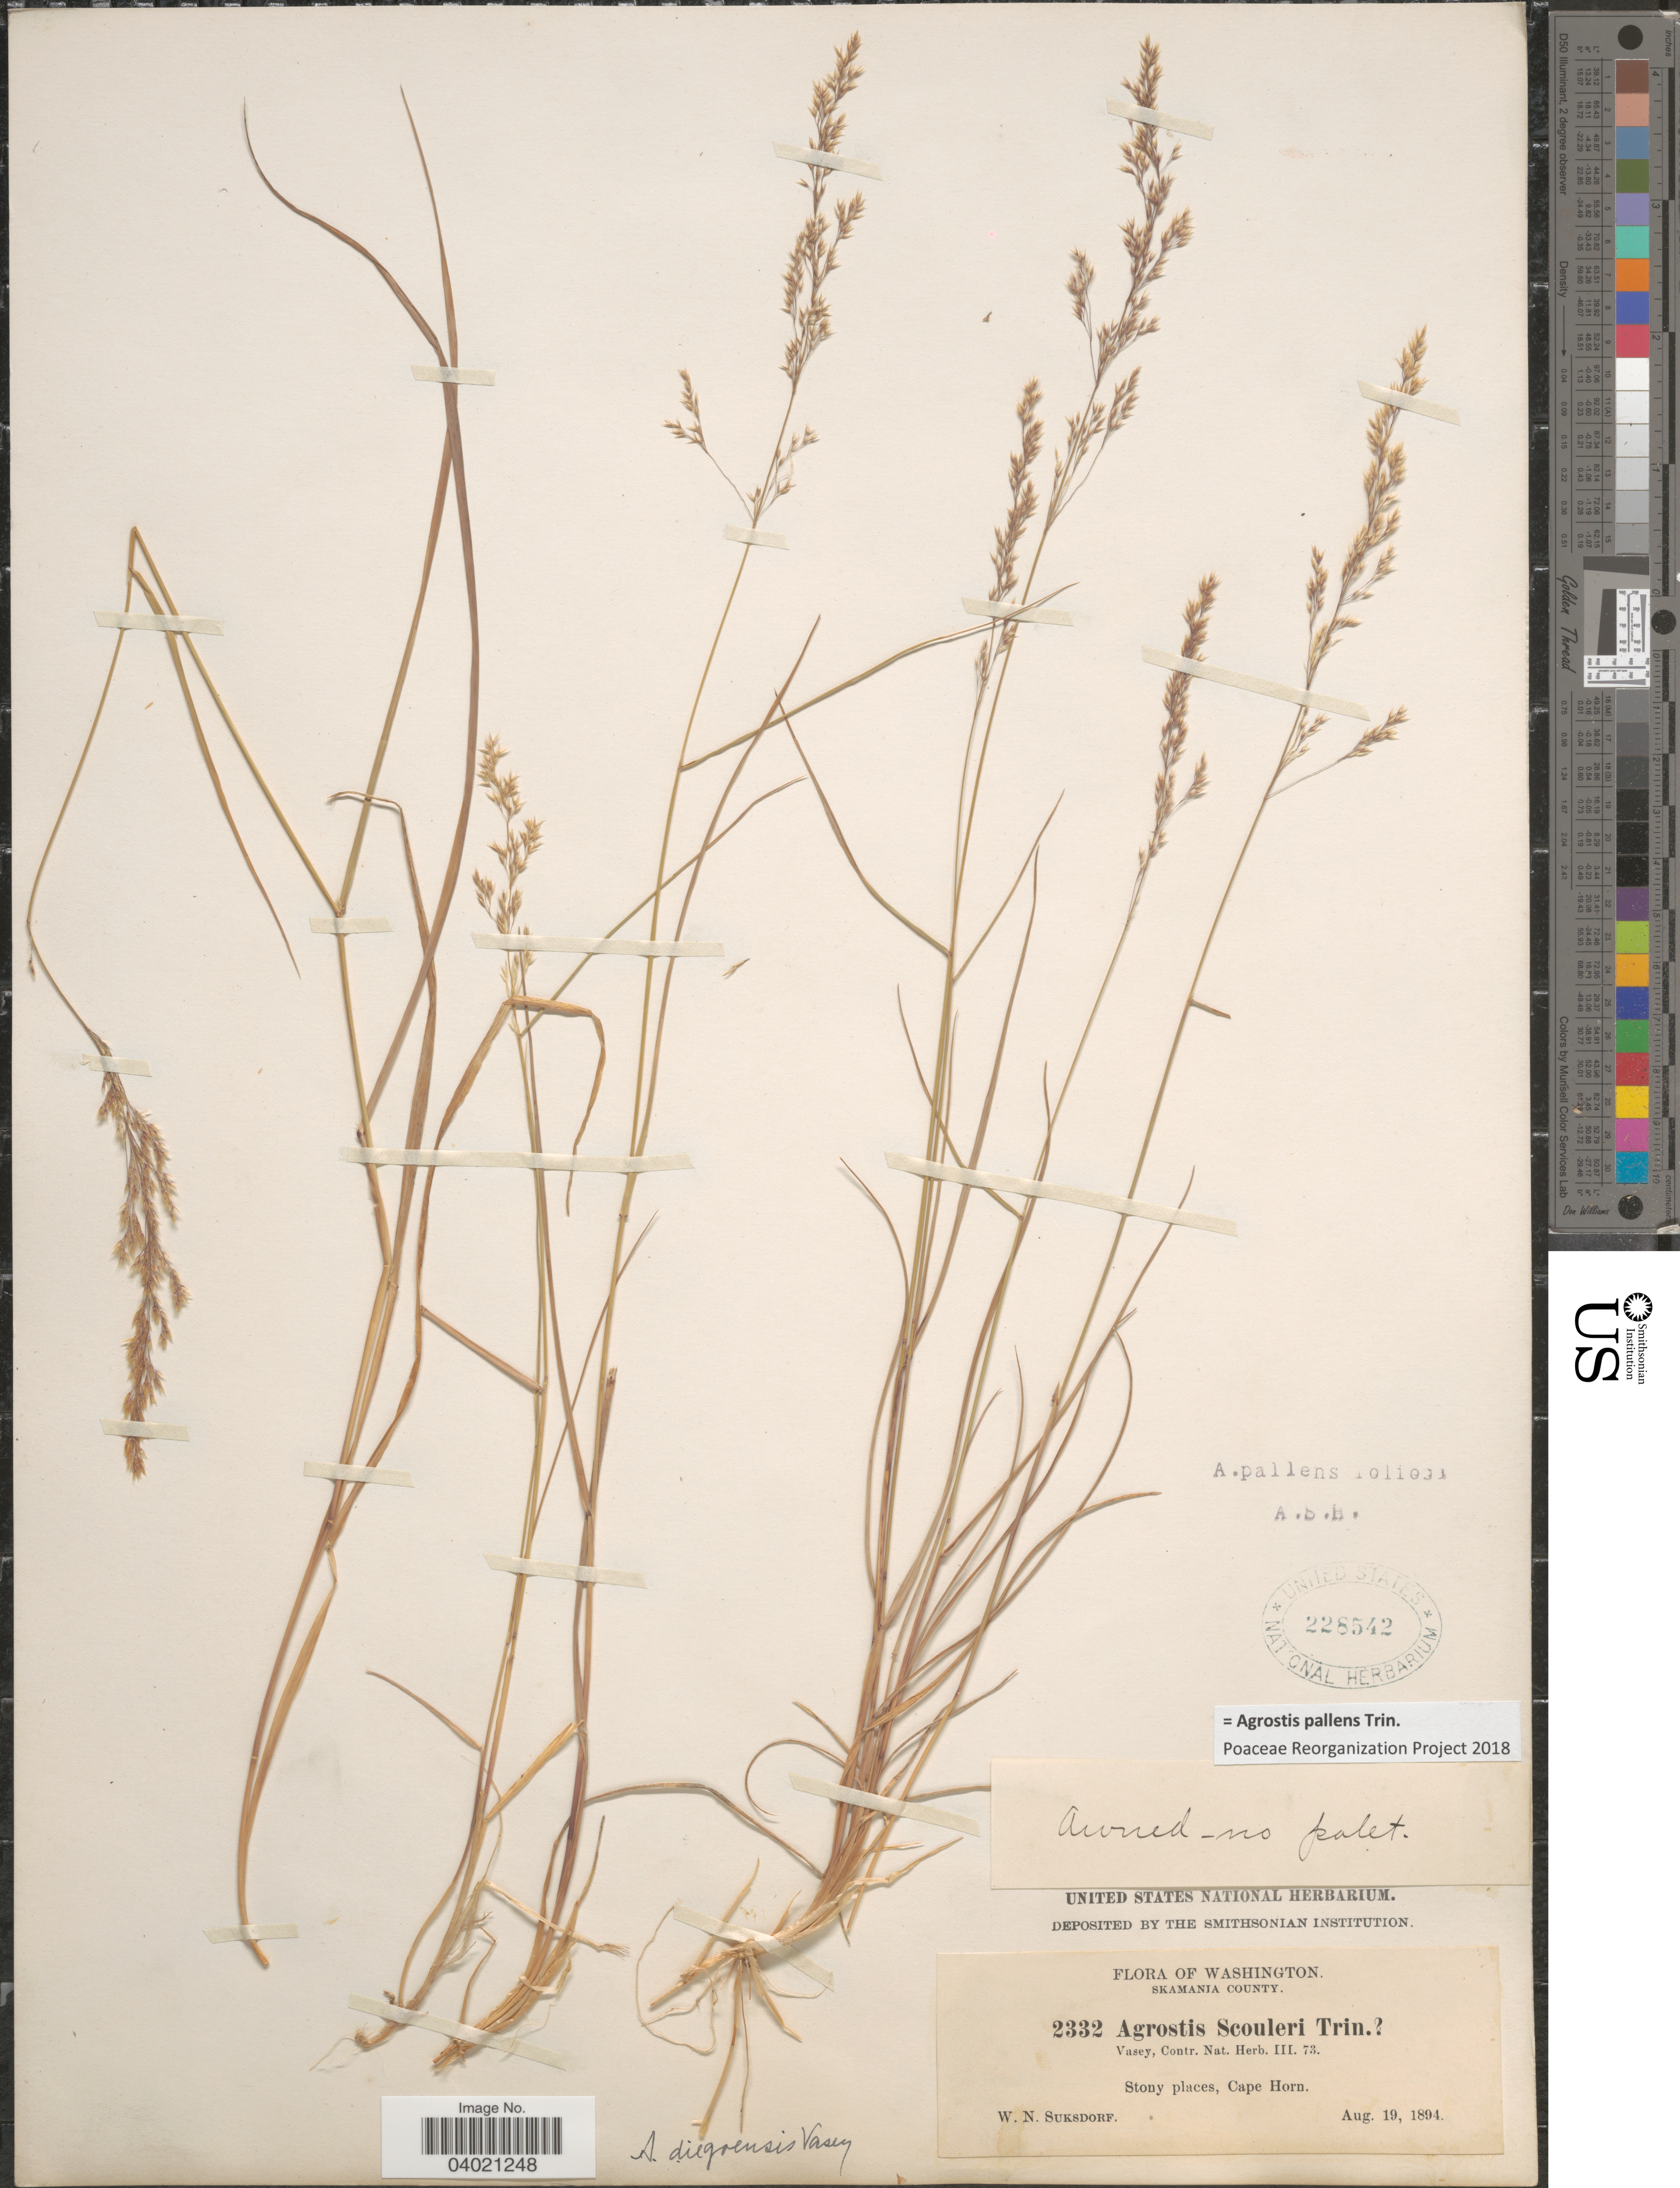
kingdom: Plantae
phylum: Tracheophyta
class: Liliopsida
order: Poales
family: Poaceae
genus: Agrostis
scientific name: Agrostis pallens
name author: Trin.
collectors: W. N. Suksdorf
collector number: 2332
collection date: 1894-08-19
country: United States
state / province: Washington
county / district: Skamania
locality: Skamania County. Stony places, Cape Horn.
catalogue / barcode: US 228542